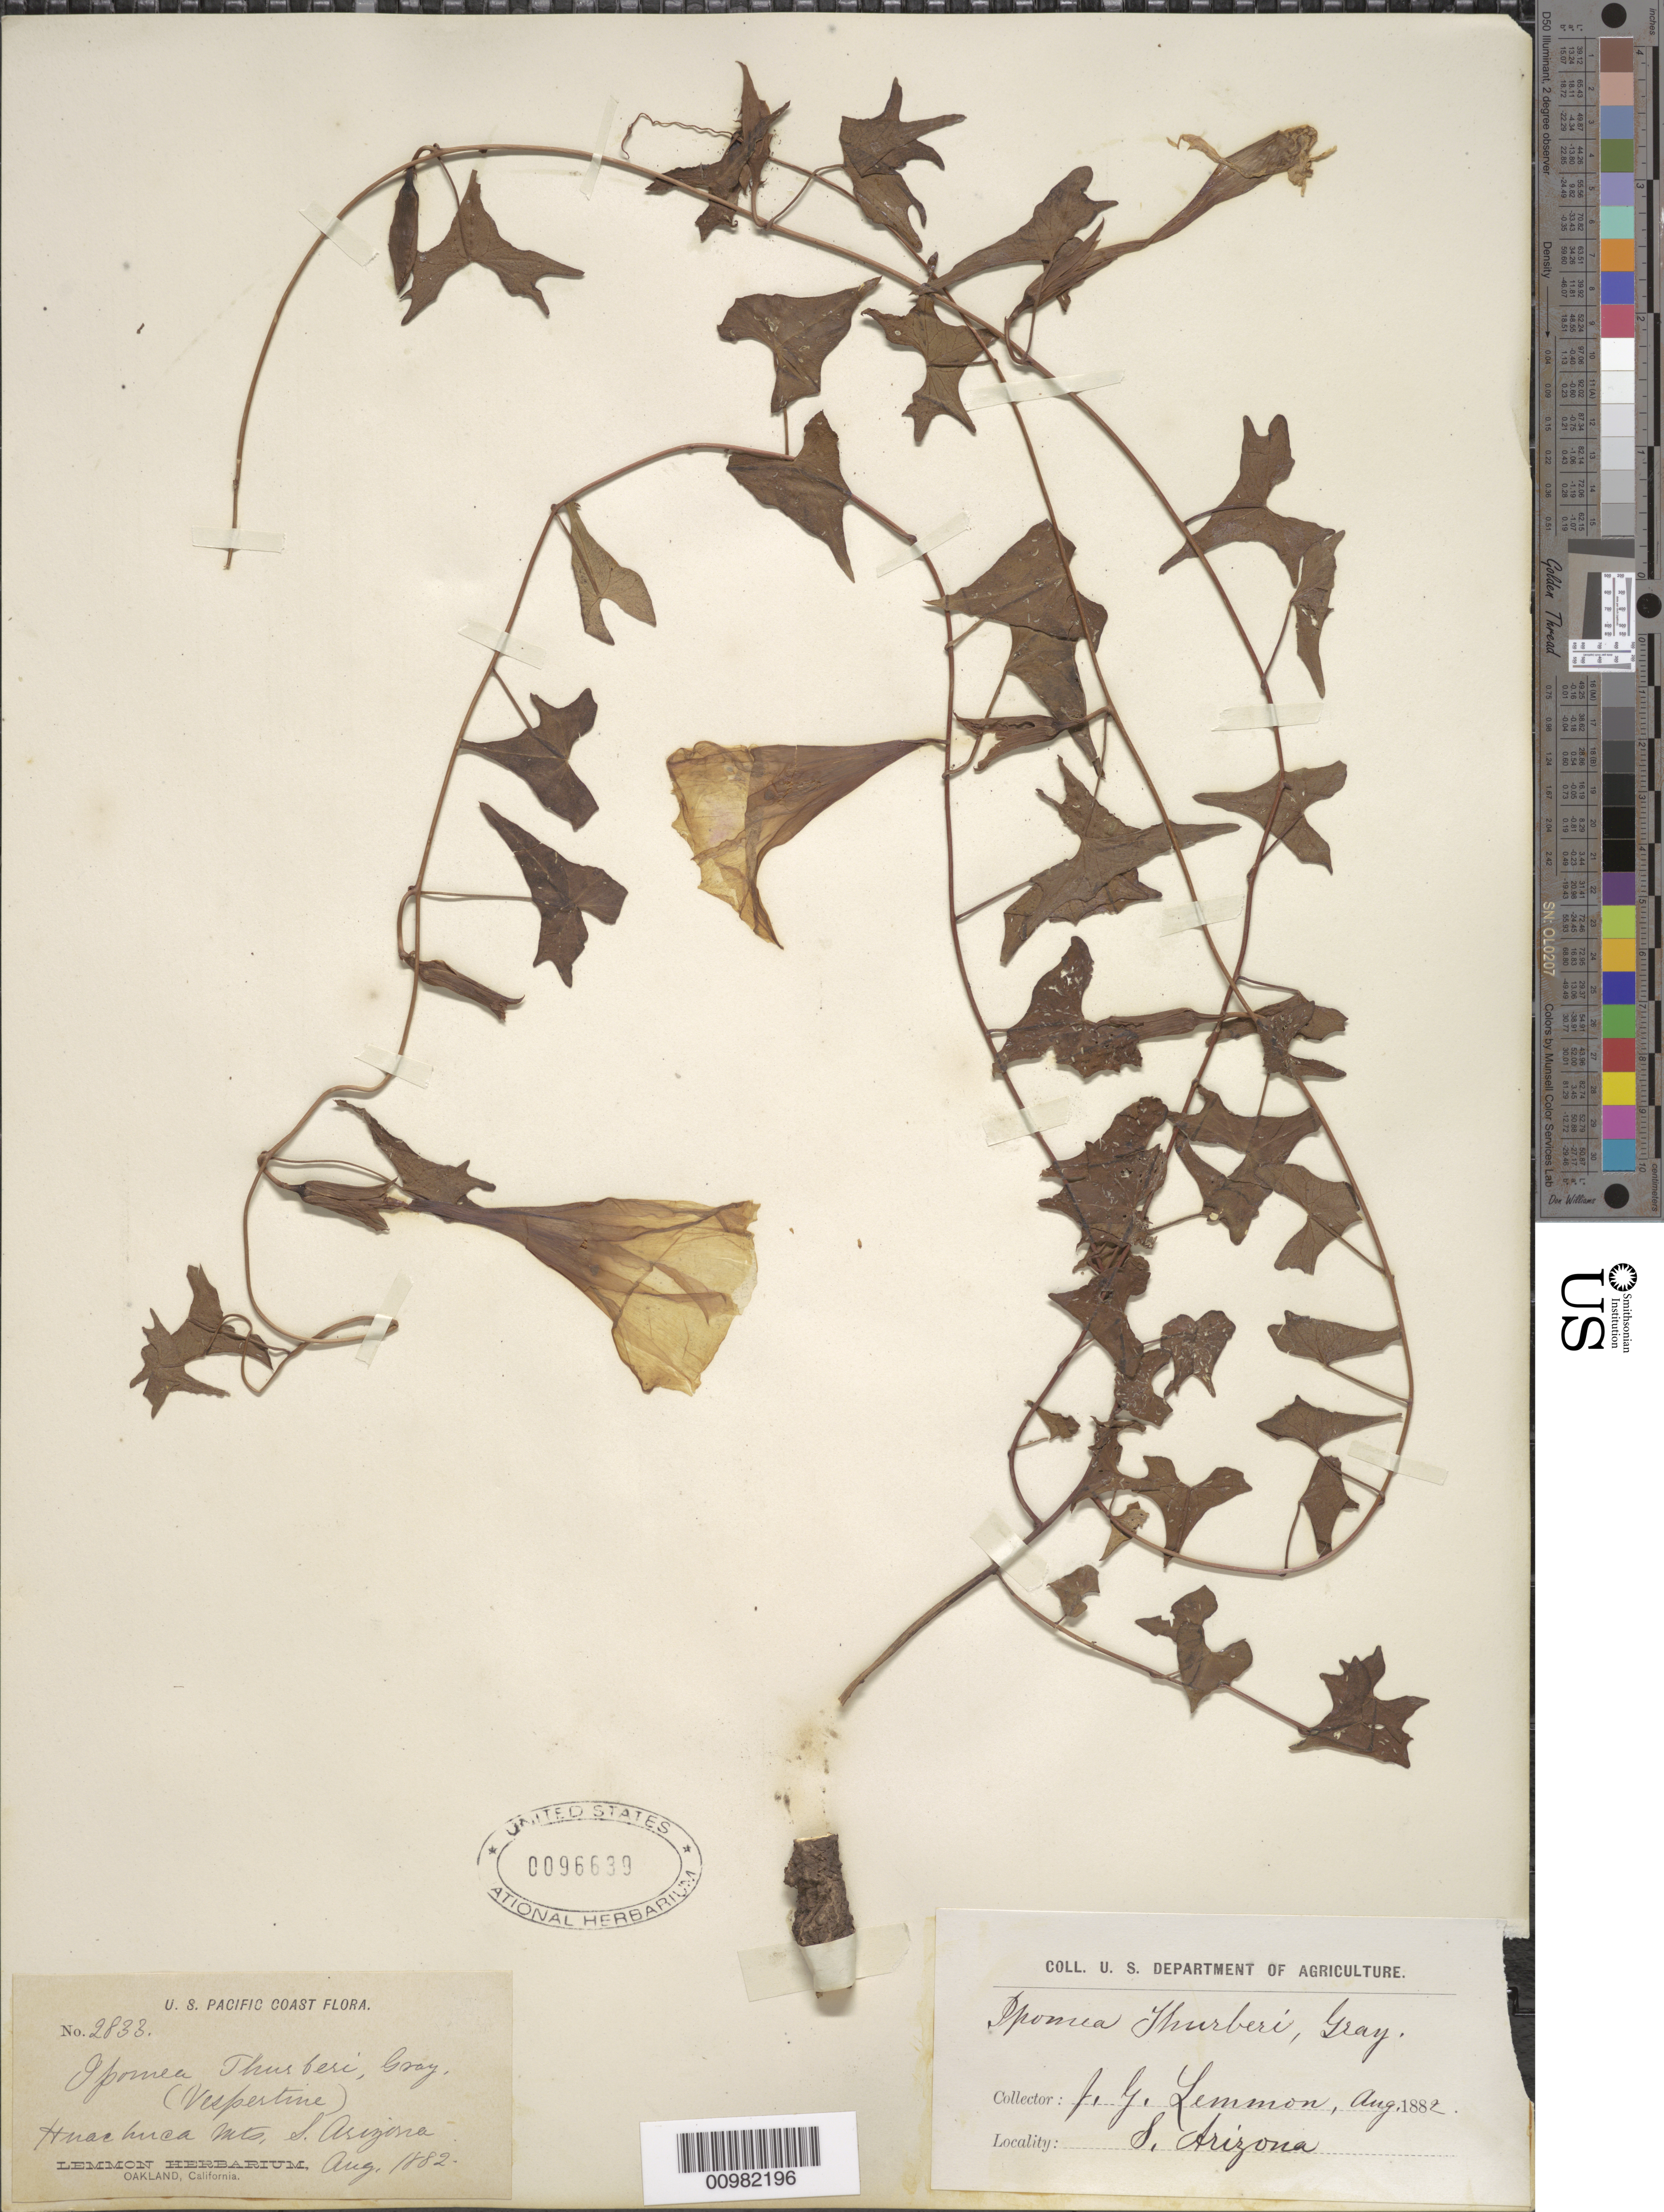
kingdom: Plantae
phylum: Tracheophyta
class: Magnoliopsida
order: Solanales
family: Convolvulaceae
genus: Ipomoea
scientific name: Ipomoea thurberi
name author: A. Gray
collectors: J. G. Lemmon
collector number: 2833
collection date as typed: Aug 1882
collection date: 1882-08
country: United States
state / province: Arizona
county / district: Cochise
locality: Huachuca Mts.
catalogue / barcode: US 96639